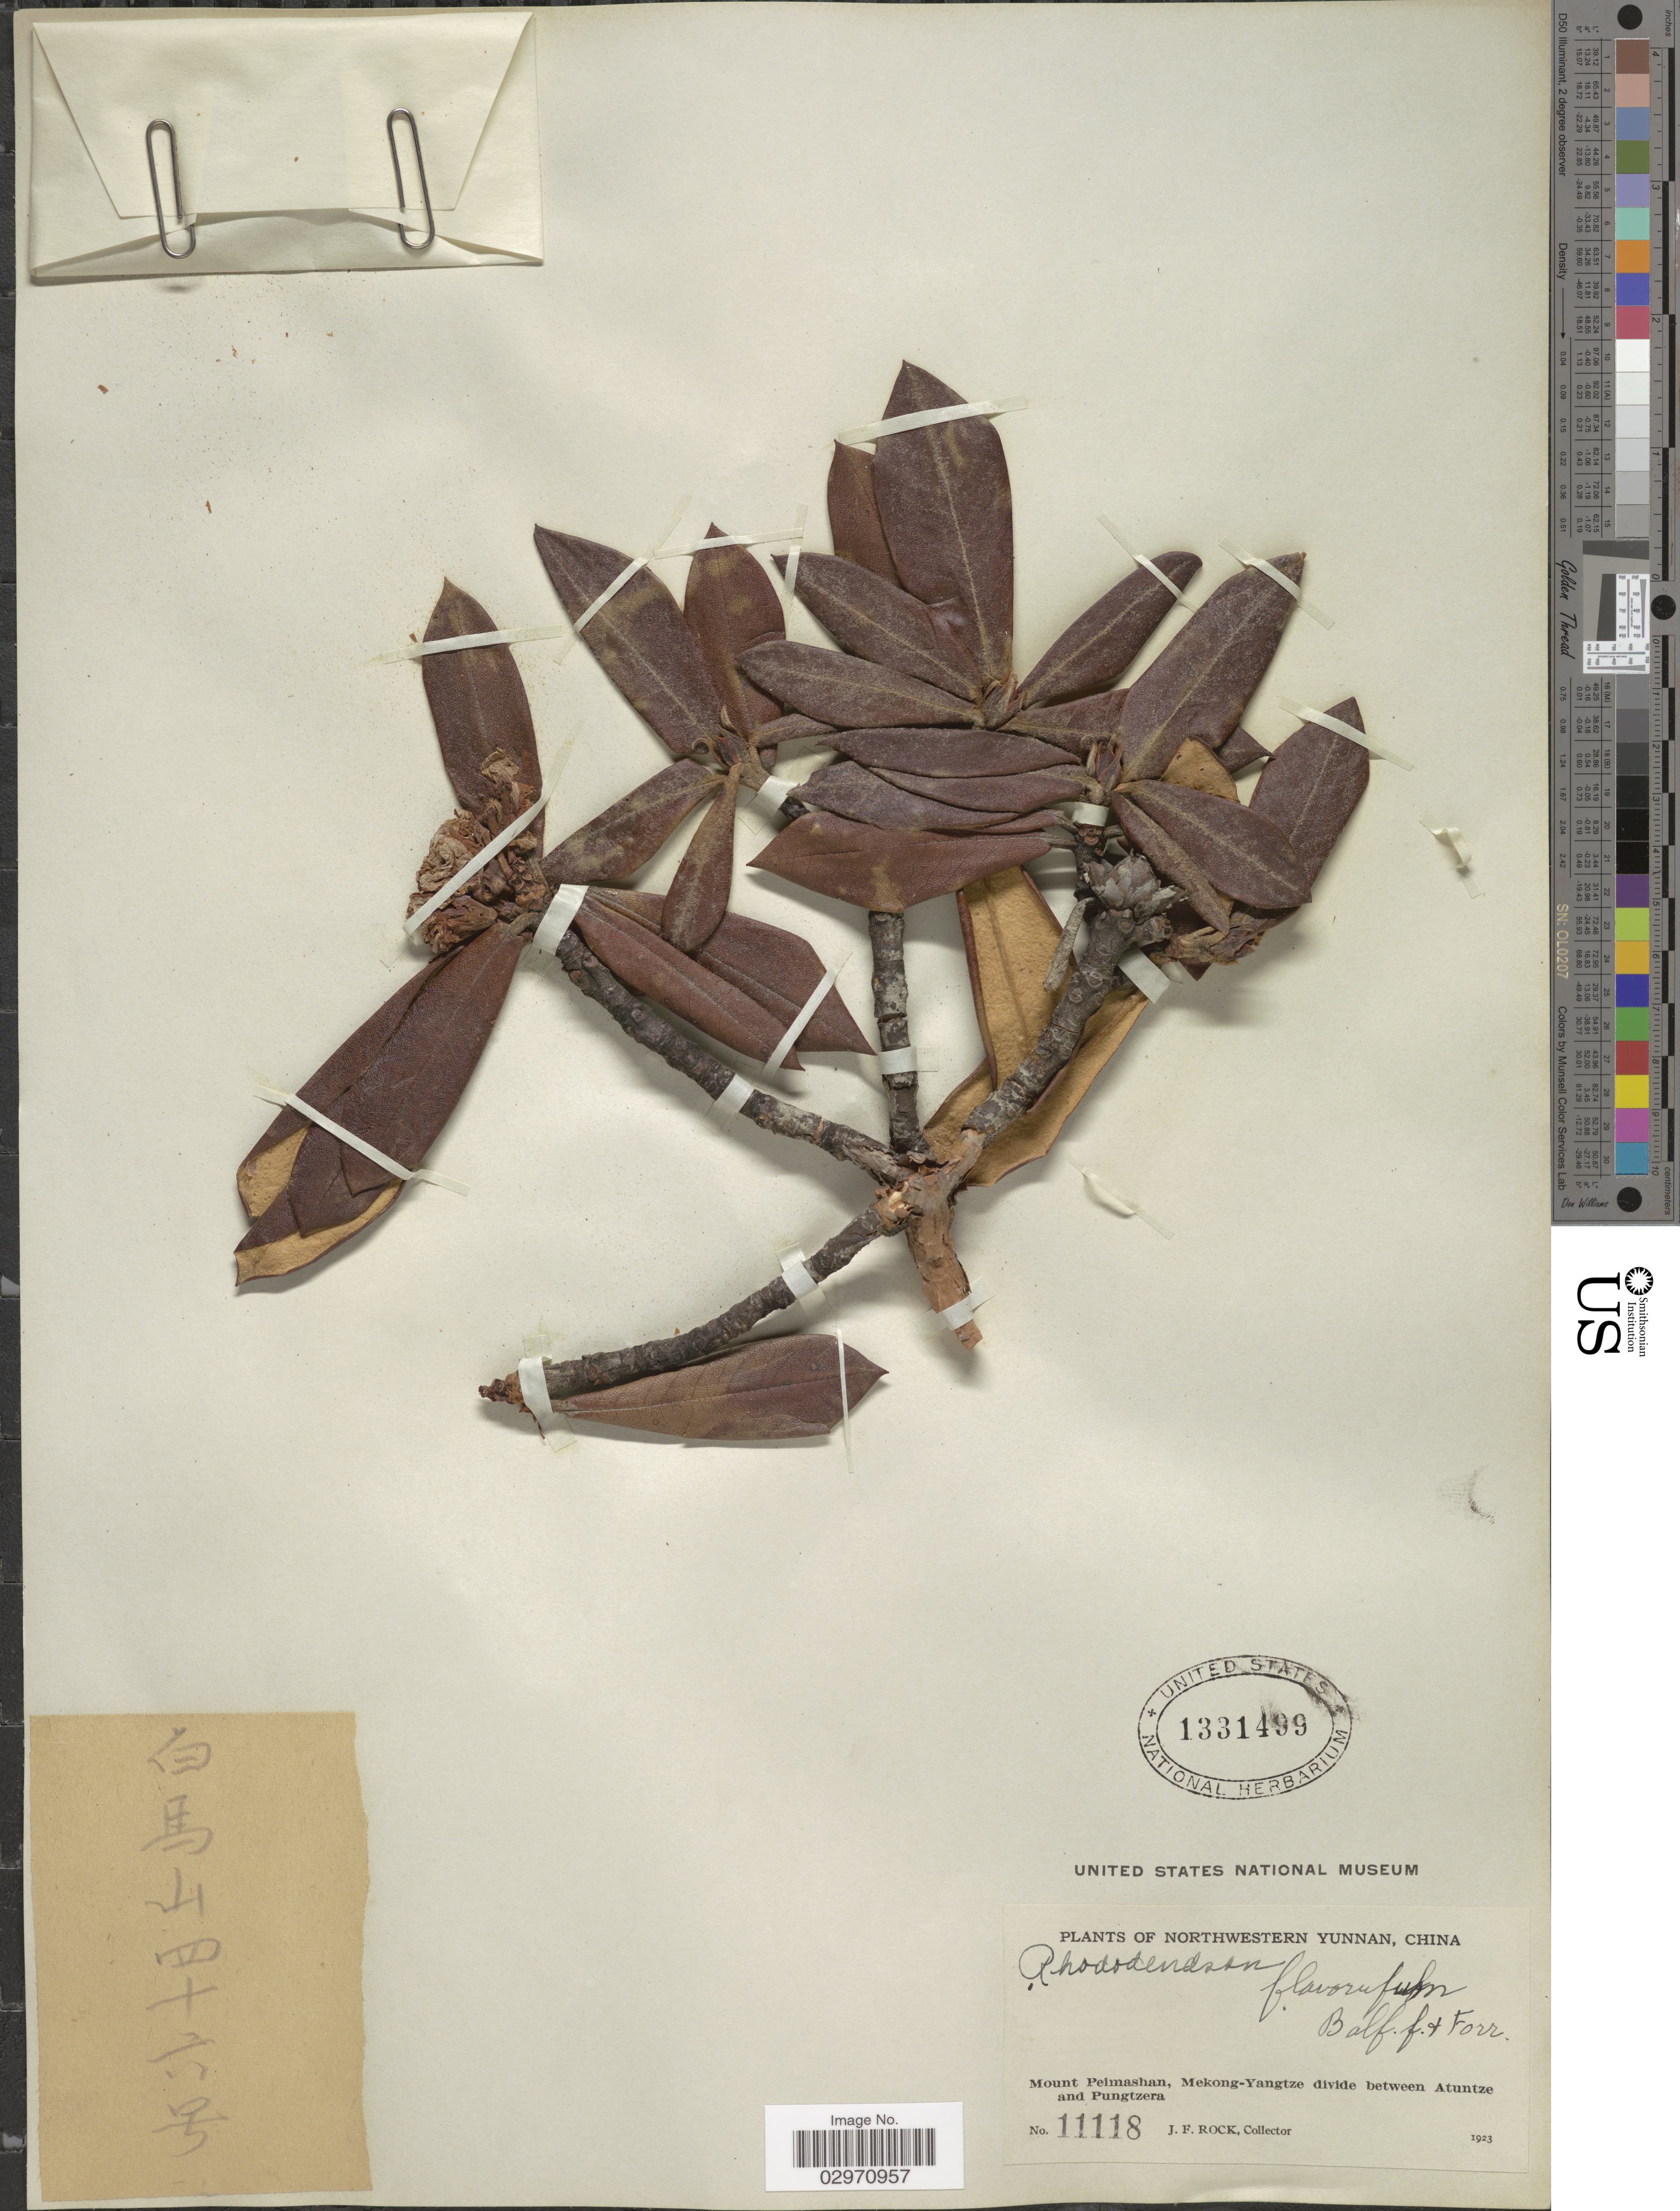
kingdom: Plantae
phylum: Tracheophyta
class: Magnoliopsida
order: Ericales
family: Ericaceae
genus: Rhododendron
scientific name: Rhododendron flavorufum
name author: Balf. f. & Forrest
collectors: J. Rock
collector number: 11118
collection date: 1923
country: China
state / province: Yunnan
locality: Nothwestern Yunnan. Mount Peimashan, Mekong-Yangtze divide between Atuntze and Pungtzera.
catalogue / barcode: US 1331499